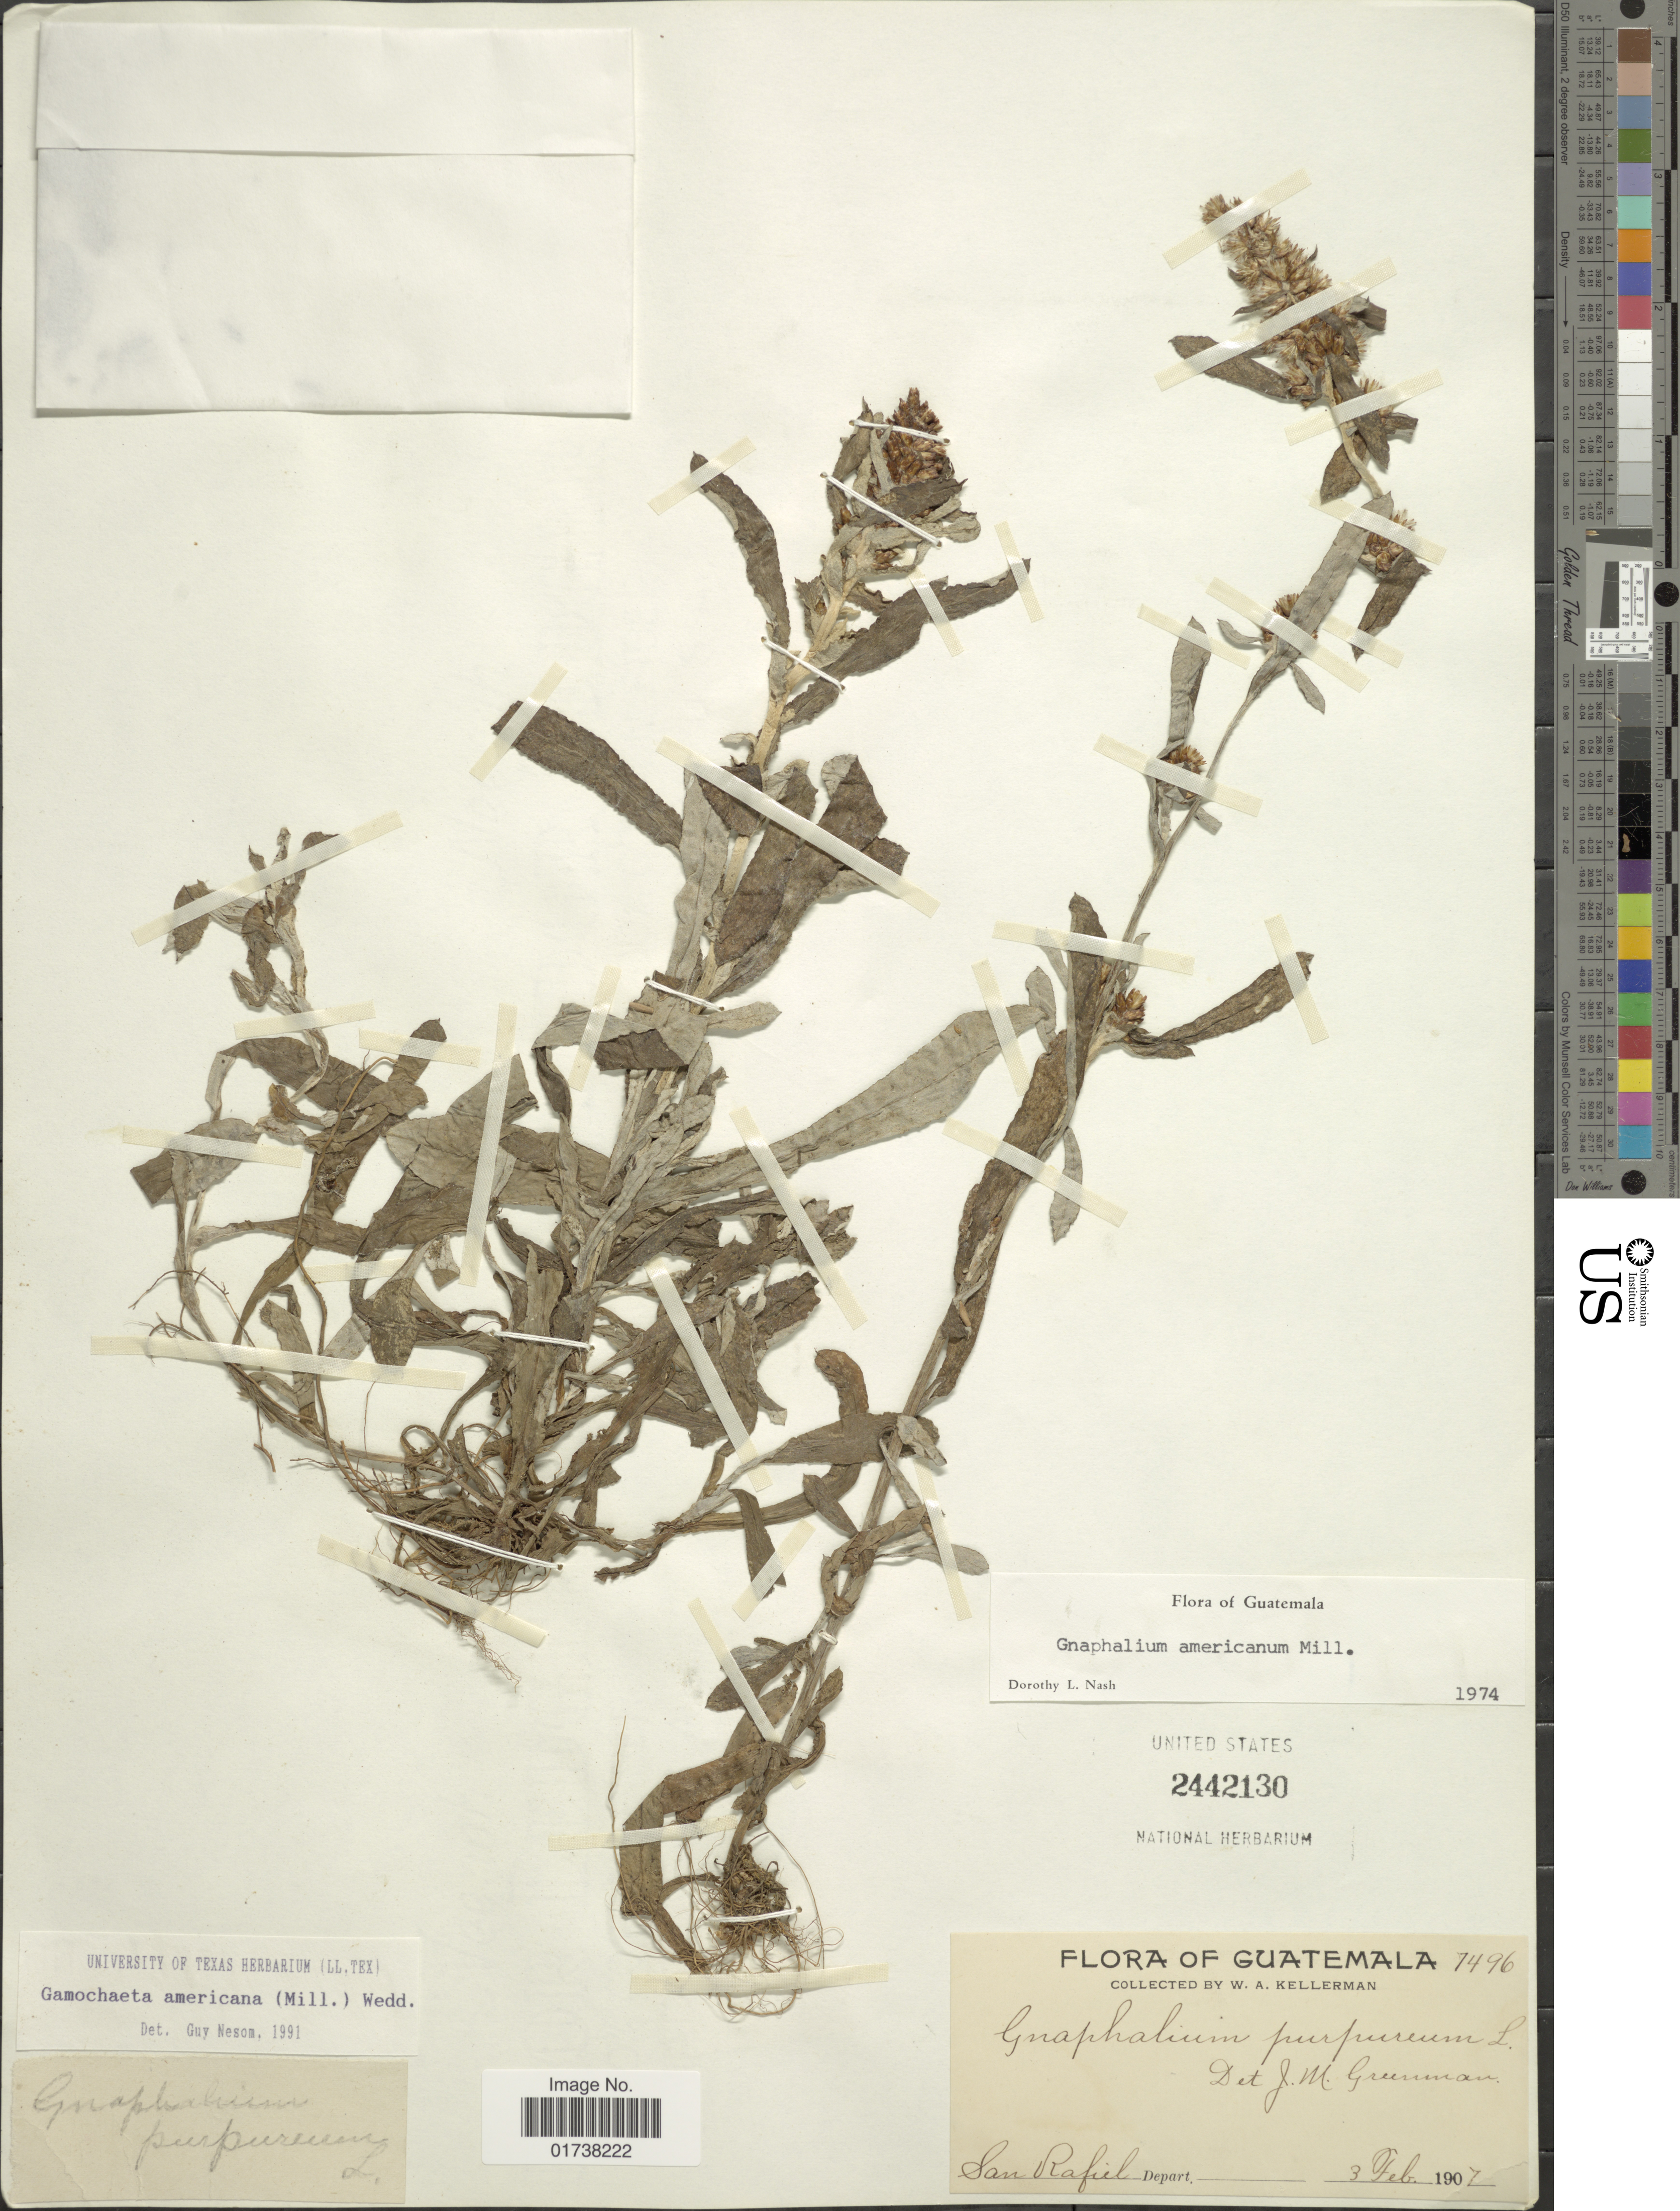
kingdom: Plantae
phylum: Tracheophyta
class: Magnoliopsida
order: Asterales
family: Asteraceae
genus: Gamochaeta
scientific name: Gamochaeta americana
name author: (Mill.) Wedd.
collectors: W. Kellerman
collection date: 1907-02-03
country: Guatemala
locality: San Rafael Depart.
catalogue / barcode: US 2442130